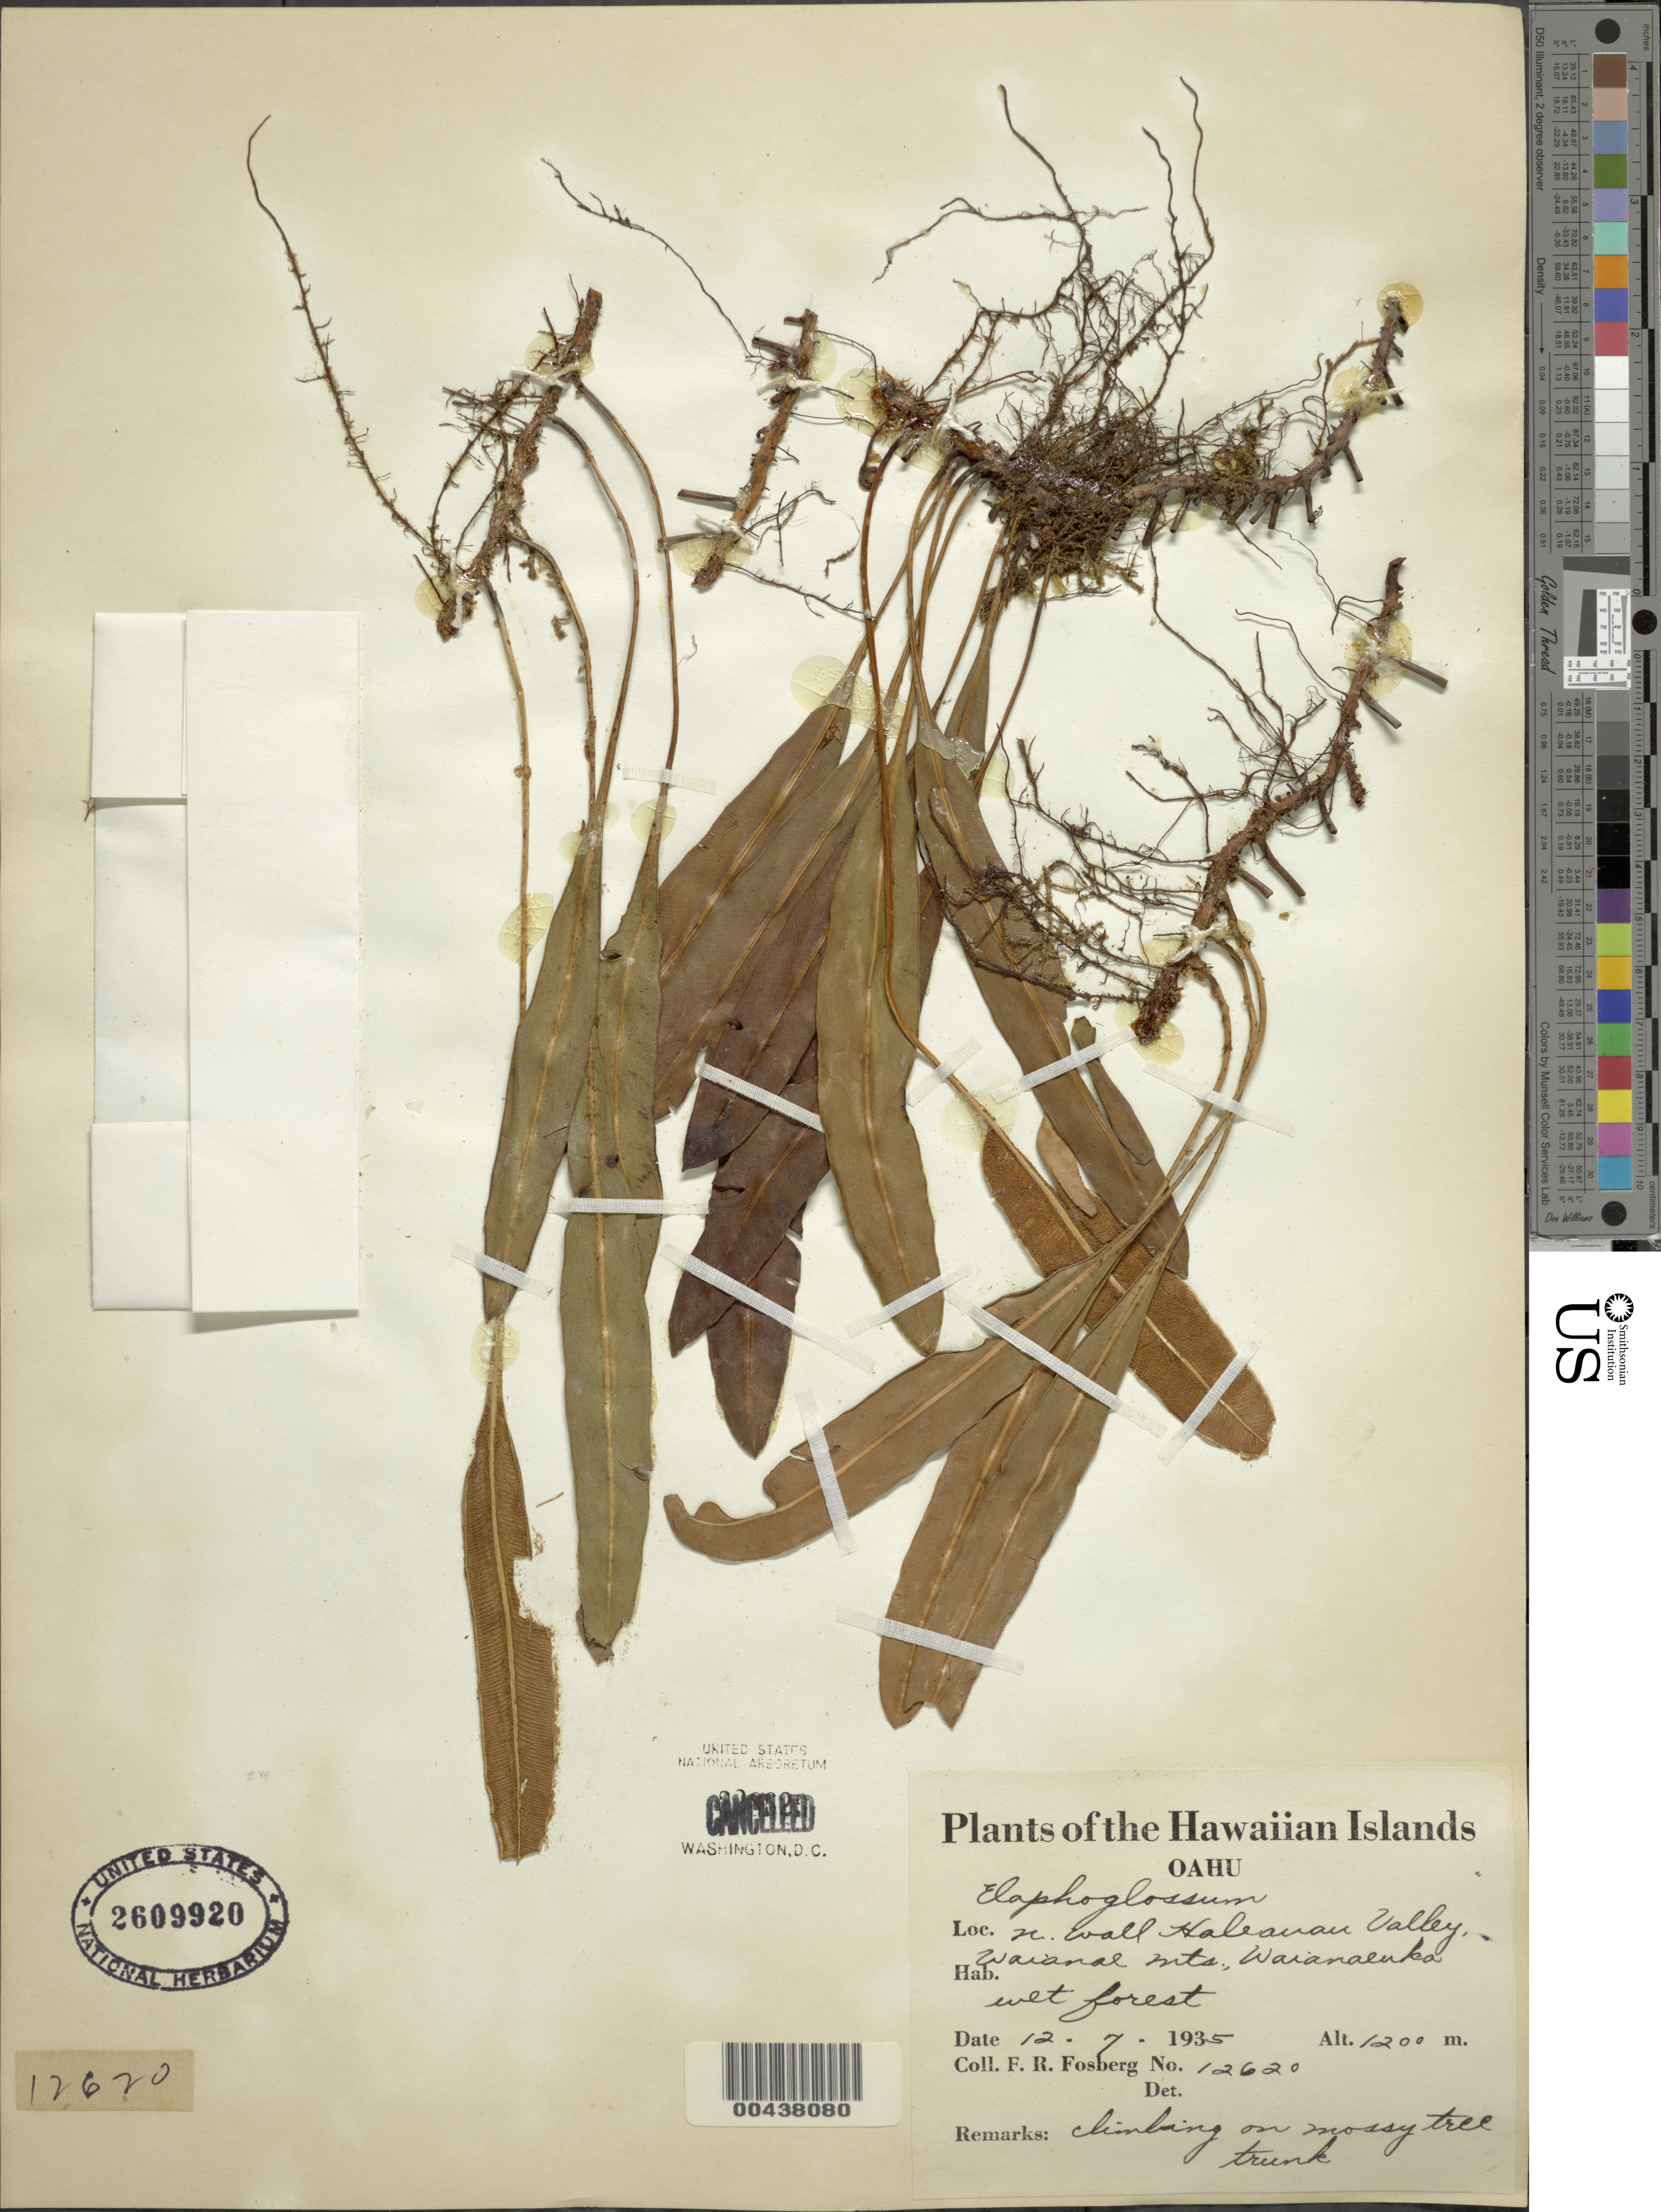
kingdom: Plantae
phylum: Tracheophyta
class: Polypodiopsida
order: Polypodiales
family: Dryopteridaceae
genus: Elaphoglossum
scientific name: Elaphoglossum wawrae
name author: (Luerss.) C. Chr.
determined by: Palmer, D. D.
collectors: F. R. Fosberg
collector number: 12620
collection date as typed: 7 Dec 1935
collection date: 1935-12-07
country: United States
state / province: Hawaii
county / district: Honolulu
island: Oahu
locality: N wall Haleauau Valley, Waianae Mts., Waianaeuka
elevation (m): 1200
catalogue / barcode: US 2609920